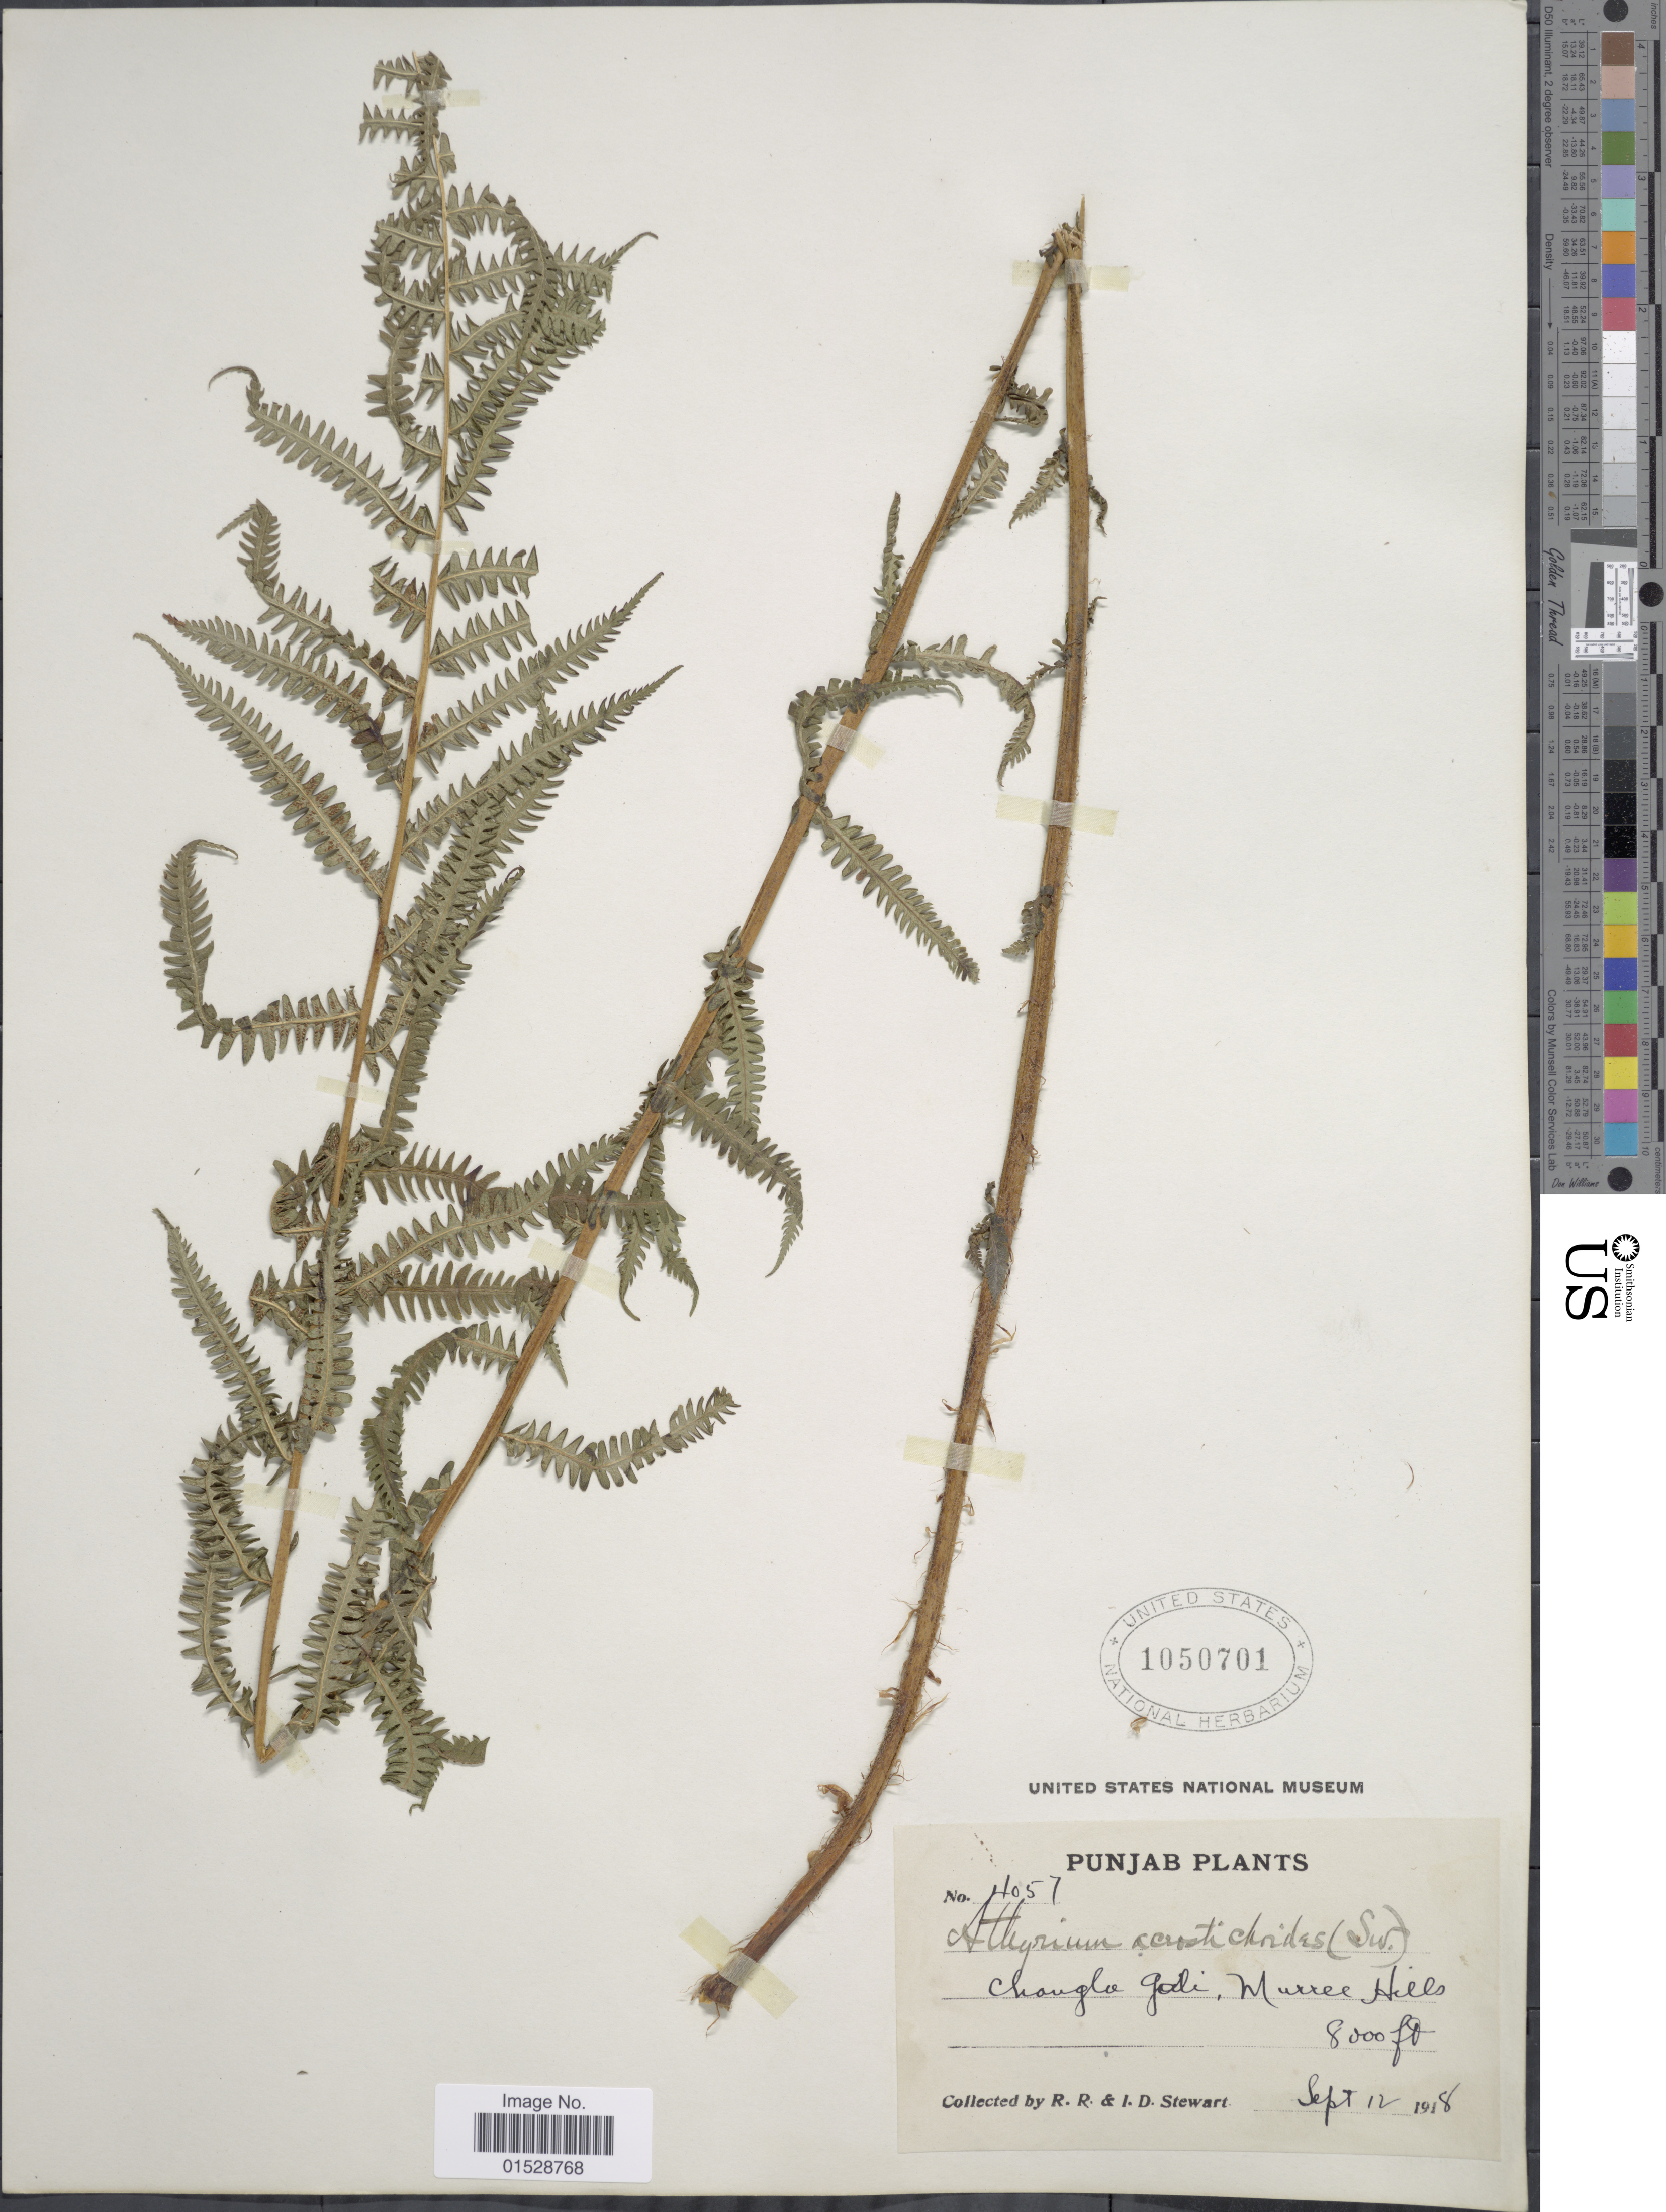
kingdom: Plantae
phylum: Tracheophyta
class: Polypodiopsida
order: Polypodiales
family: Athyriaceae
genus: Deparia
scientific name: Deparia acrostichoides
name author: (Sw.) M. Kato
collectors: R. R. Stewart & I. Stewart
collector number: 4057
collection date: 1918-09-12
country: Pakistan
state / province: Punjab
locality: Punjab, Changla Gali, Murree Hills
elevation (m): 2438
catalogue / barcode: US 1050701